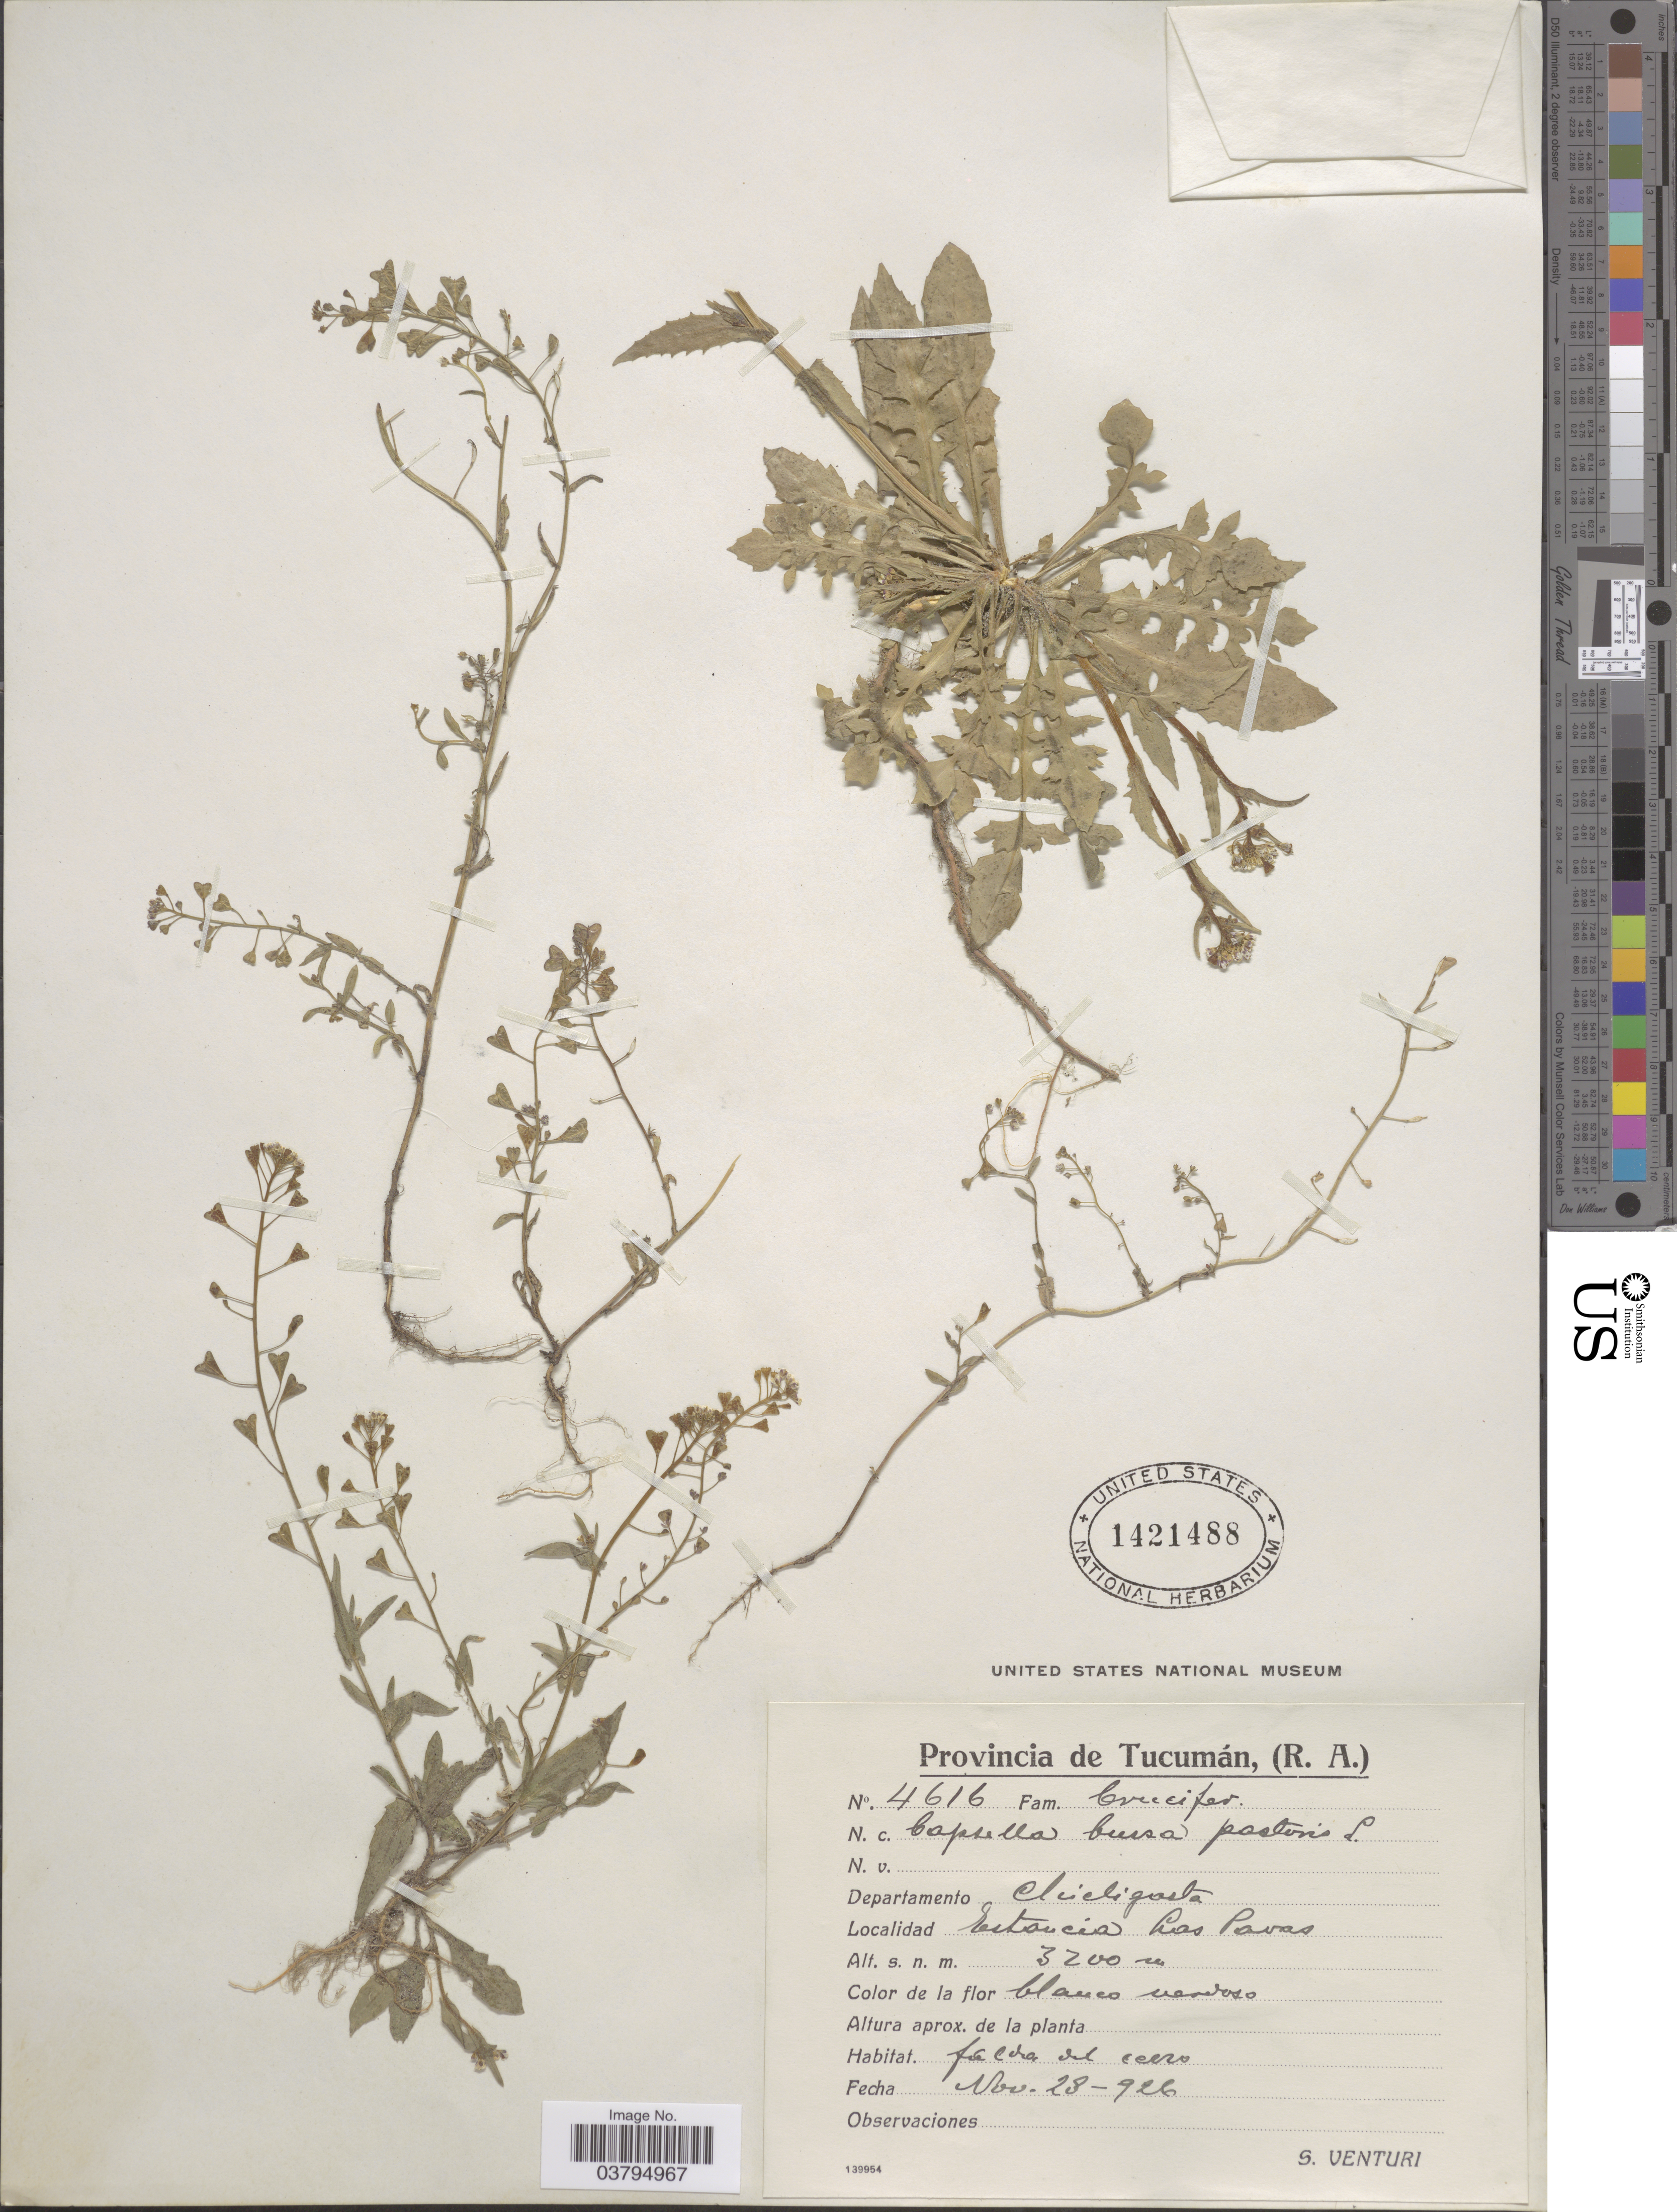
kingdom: Plantae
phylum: Tracheophyta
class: Magnoliopsida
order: Brassicales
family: Brassicaceae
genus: Capsella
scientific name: Capsella bursa-pastoris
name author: (L.) Medik.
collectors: S. Venturi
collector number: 4616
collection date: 1926-11-28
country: Argentina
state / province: Tucuman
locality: Departamento Chicligasta. Estancia Las Pavas.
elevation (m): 3200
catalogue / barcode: US 1421488